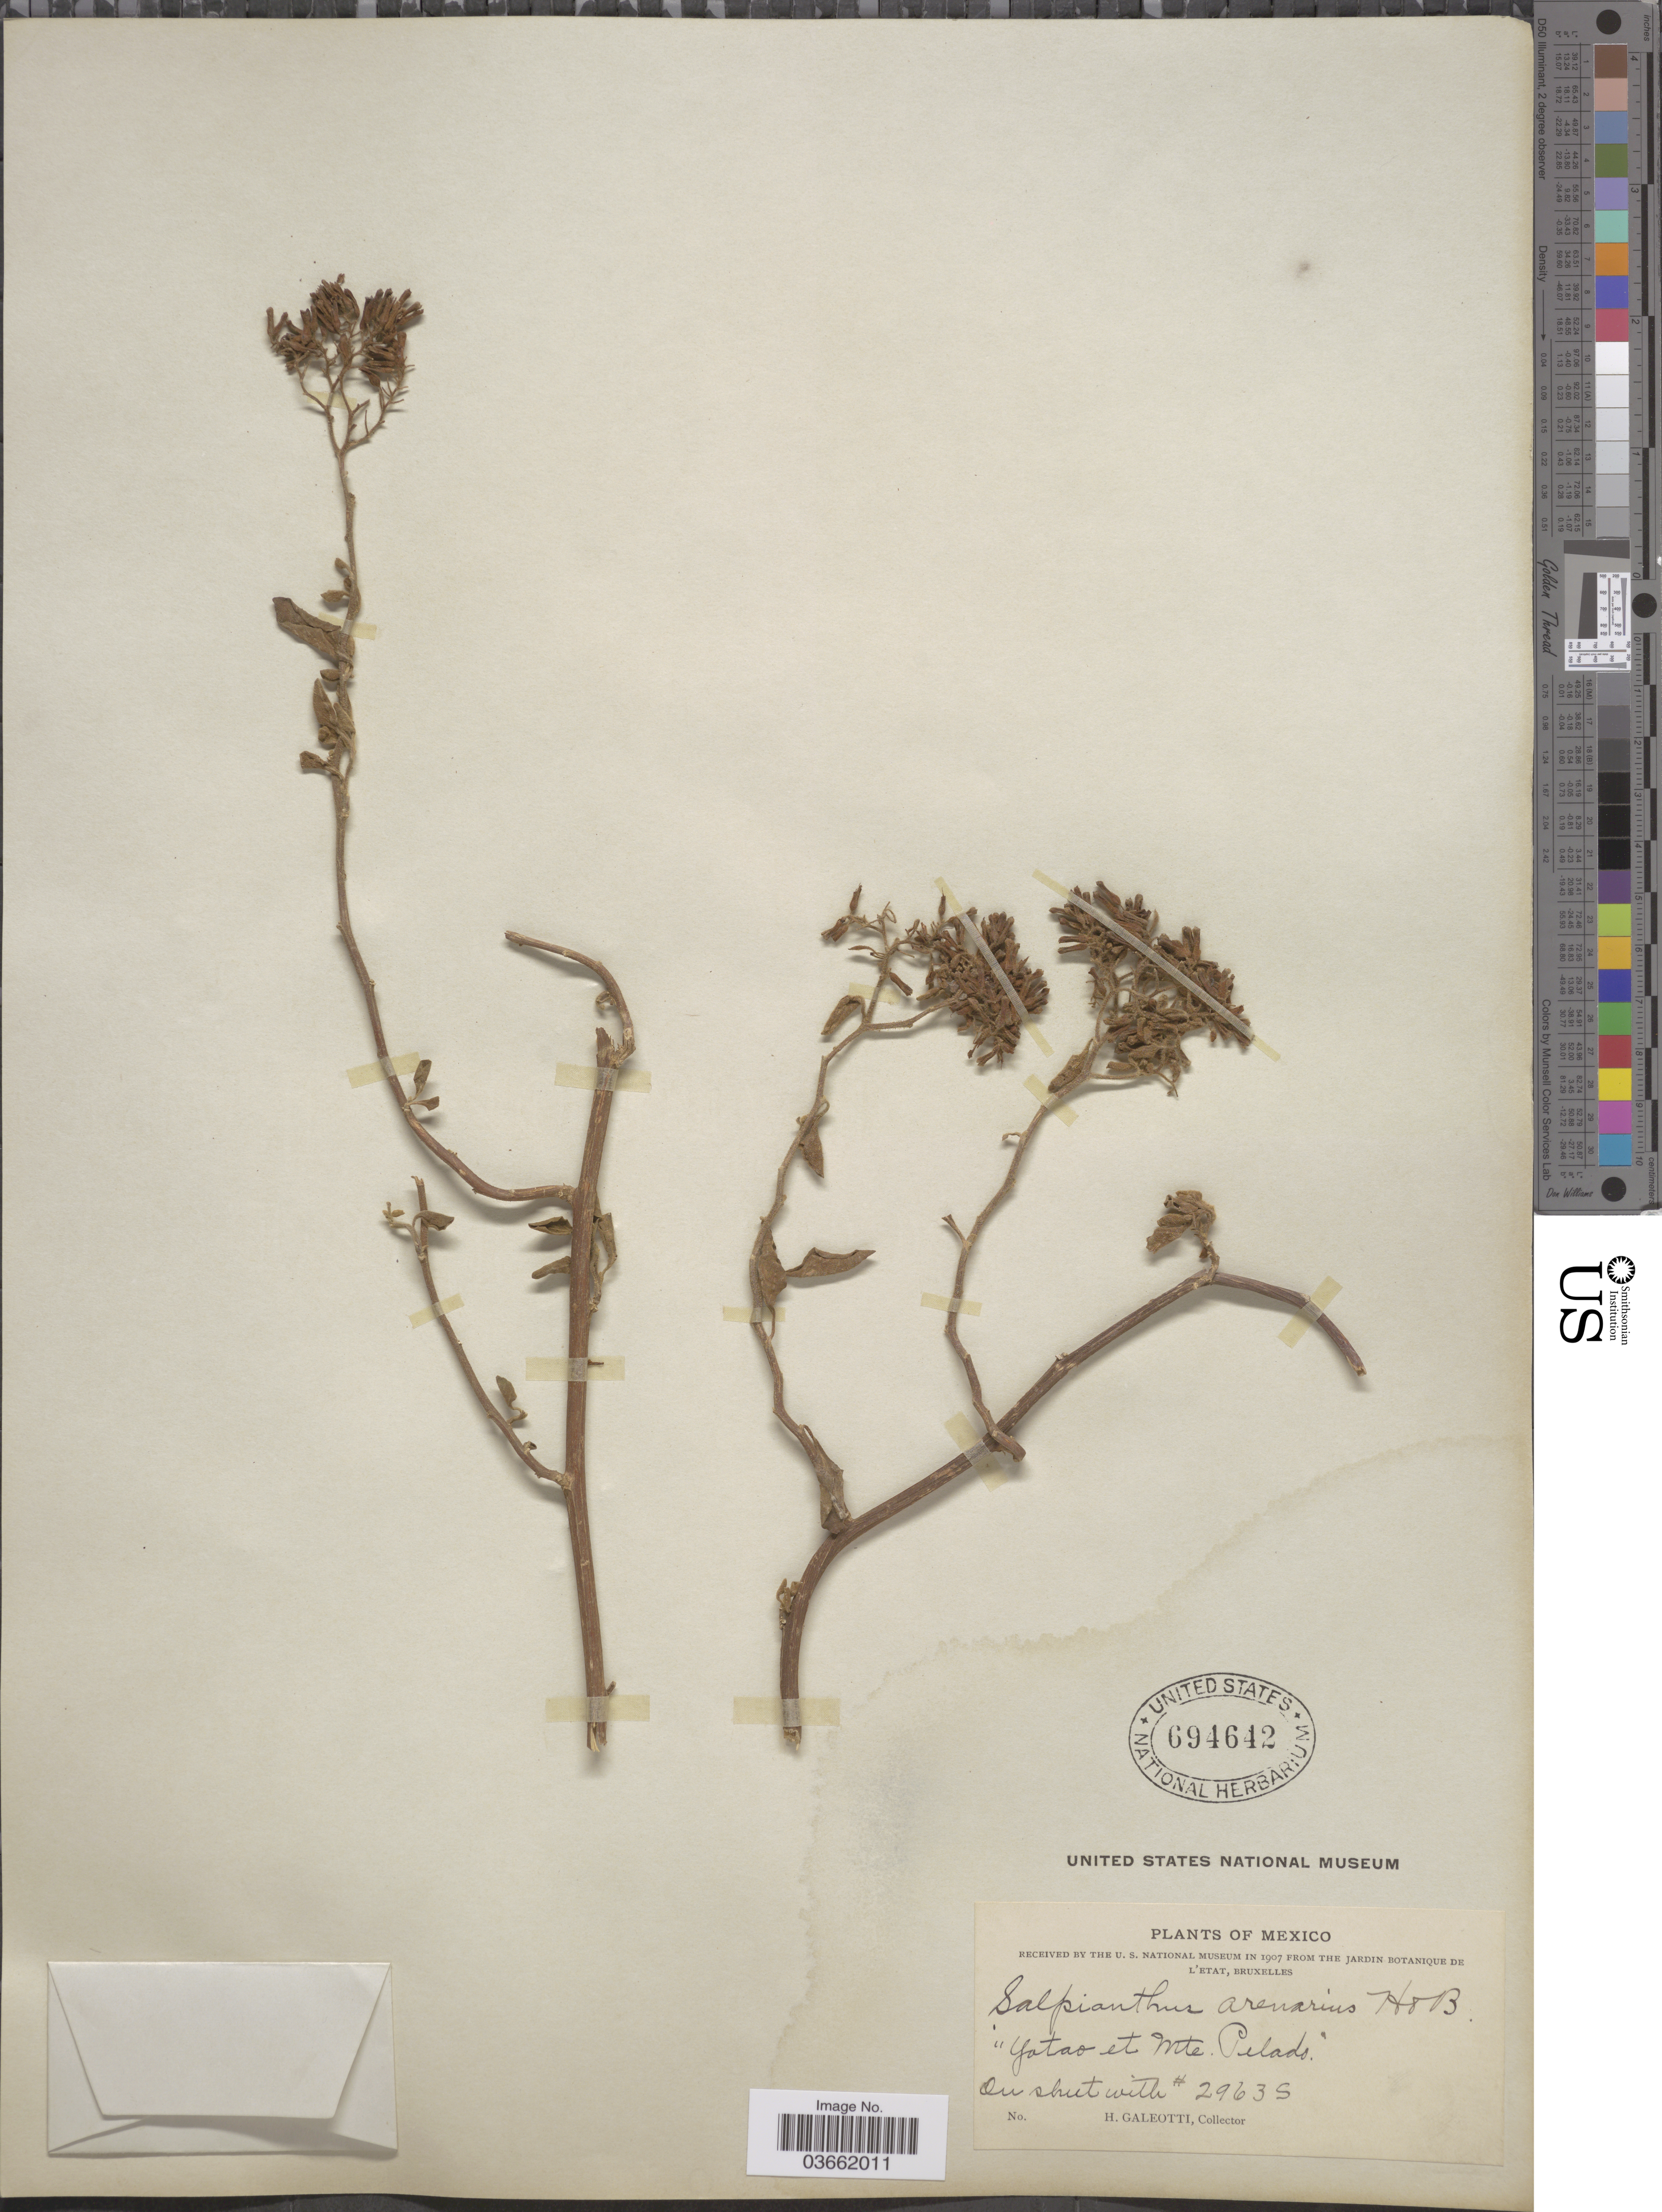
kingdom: Plantae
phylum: Tracheophyta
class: Magnoliopsida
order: Caryophyllales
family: Nyctaginaceae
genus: Salpianthus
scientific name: Salpianthus arenarius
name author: Bonpl.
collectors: H. G. Galeotti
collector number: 29635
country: Mexico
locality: Yotao et Mte. Pelado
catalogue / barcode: US 694642